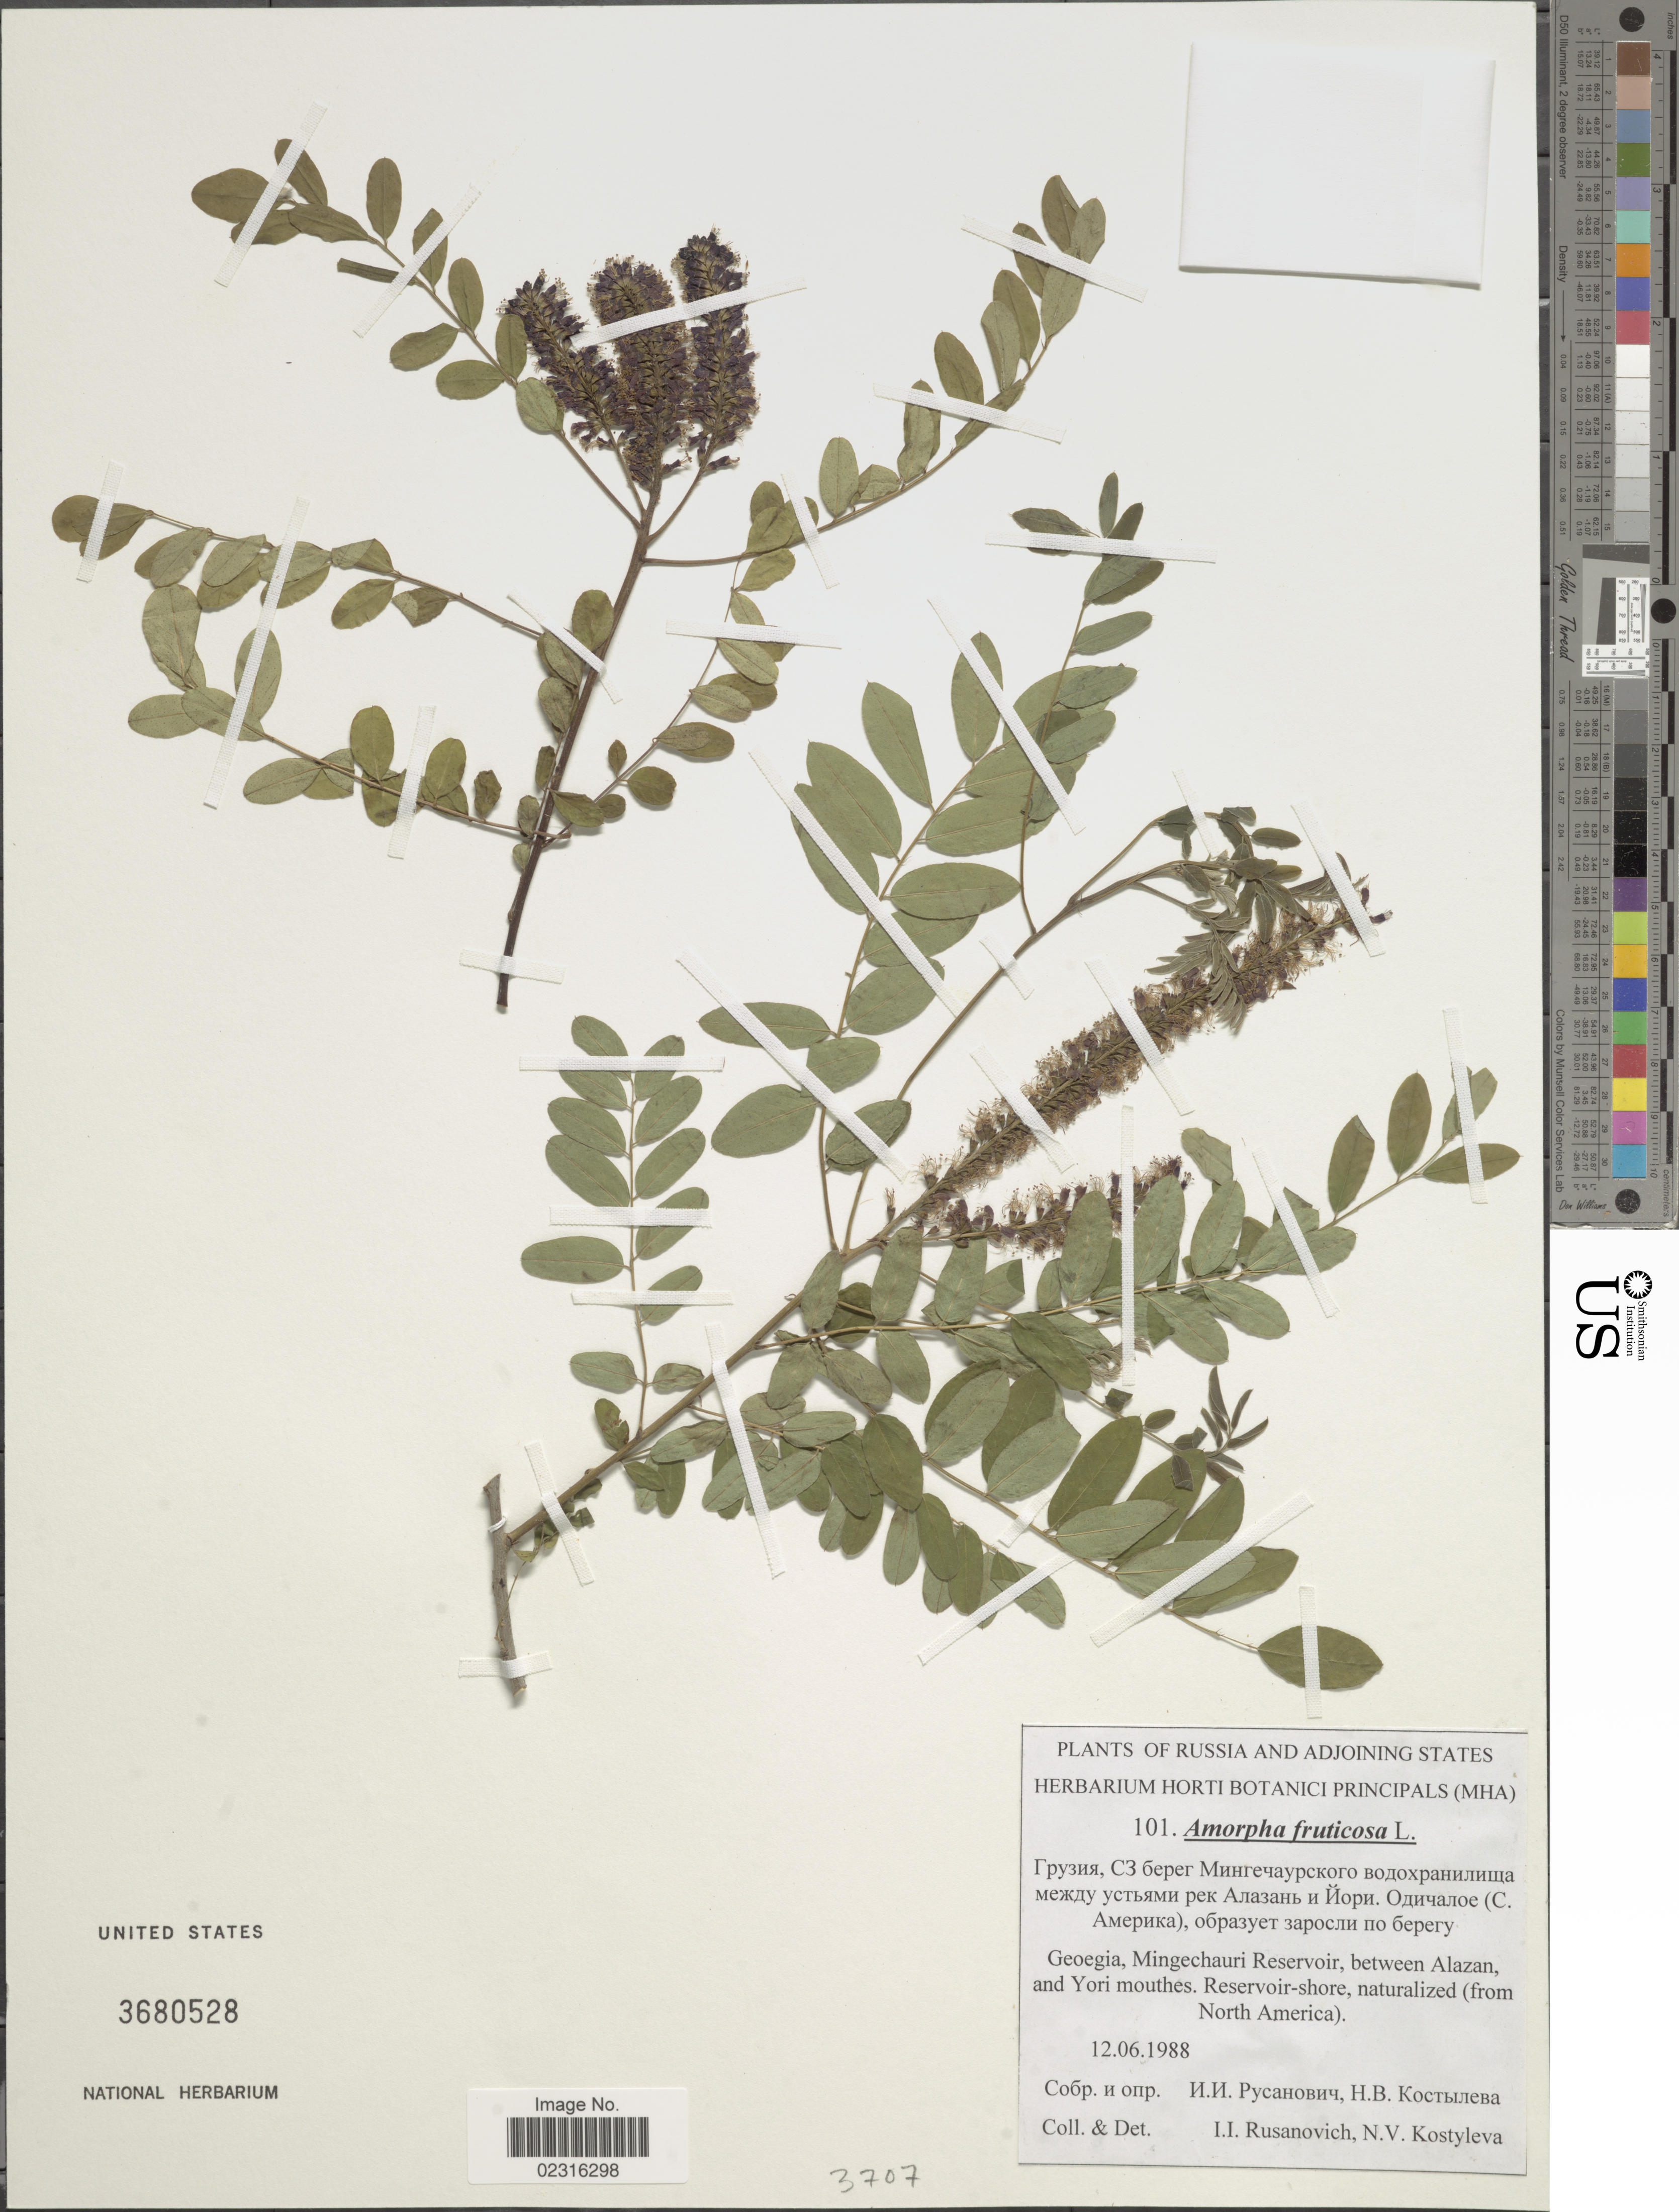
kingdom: Plantae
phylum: Tracheophyta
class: Magnoliopsida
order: Fabales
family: Fabaceae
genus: Amorpha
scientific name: Amorpha fruticosa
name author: L.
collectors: I. Rusanovich & N. Kostyleva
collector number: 101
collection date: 1988-06-12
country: Azerbaijan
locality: Geoegia, Mingechauri Reservoir, between Alazan, and Yori mouthes, Reservoir-shore, naturalized (from North-America).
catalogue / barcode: US 3680528